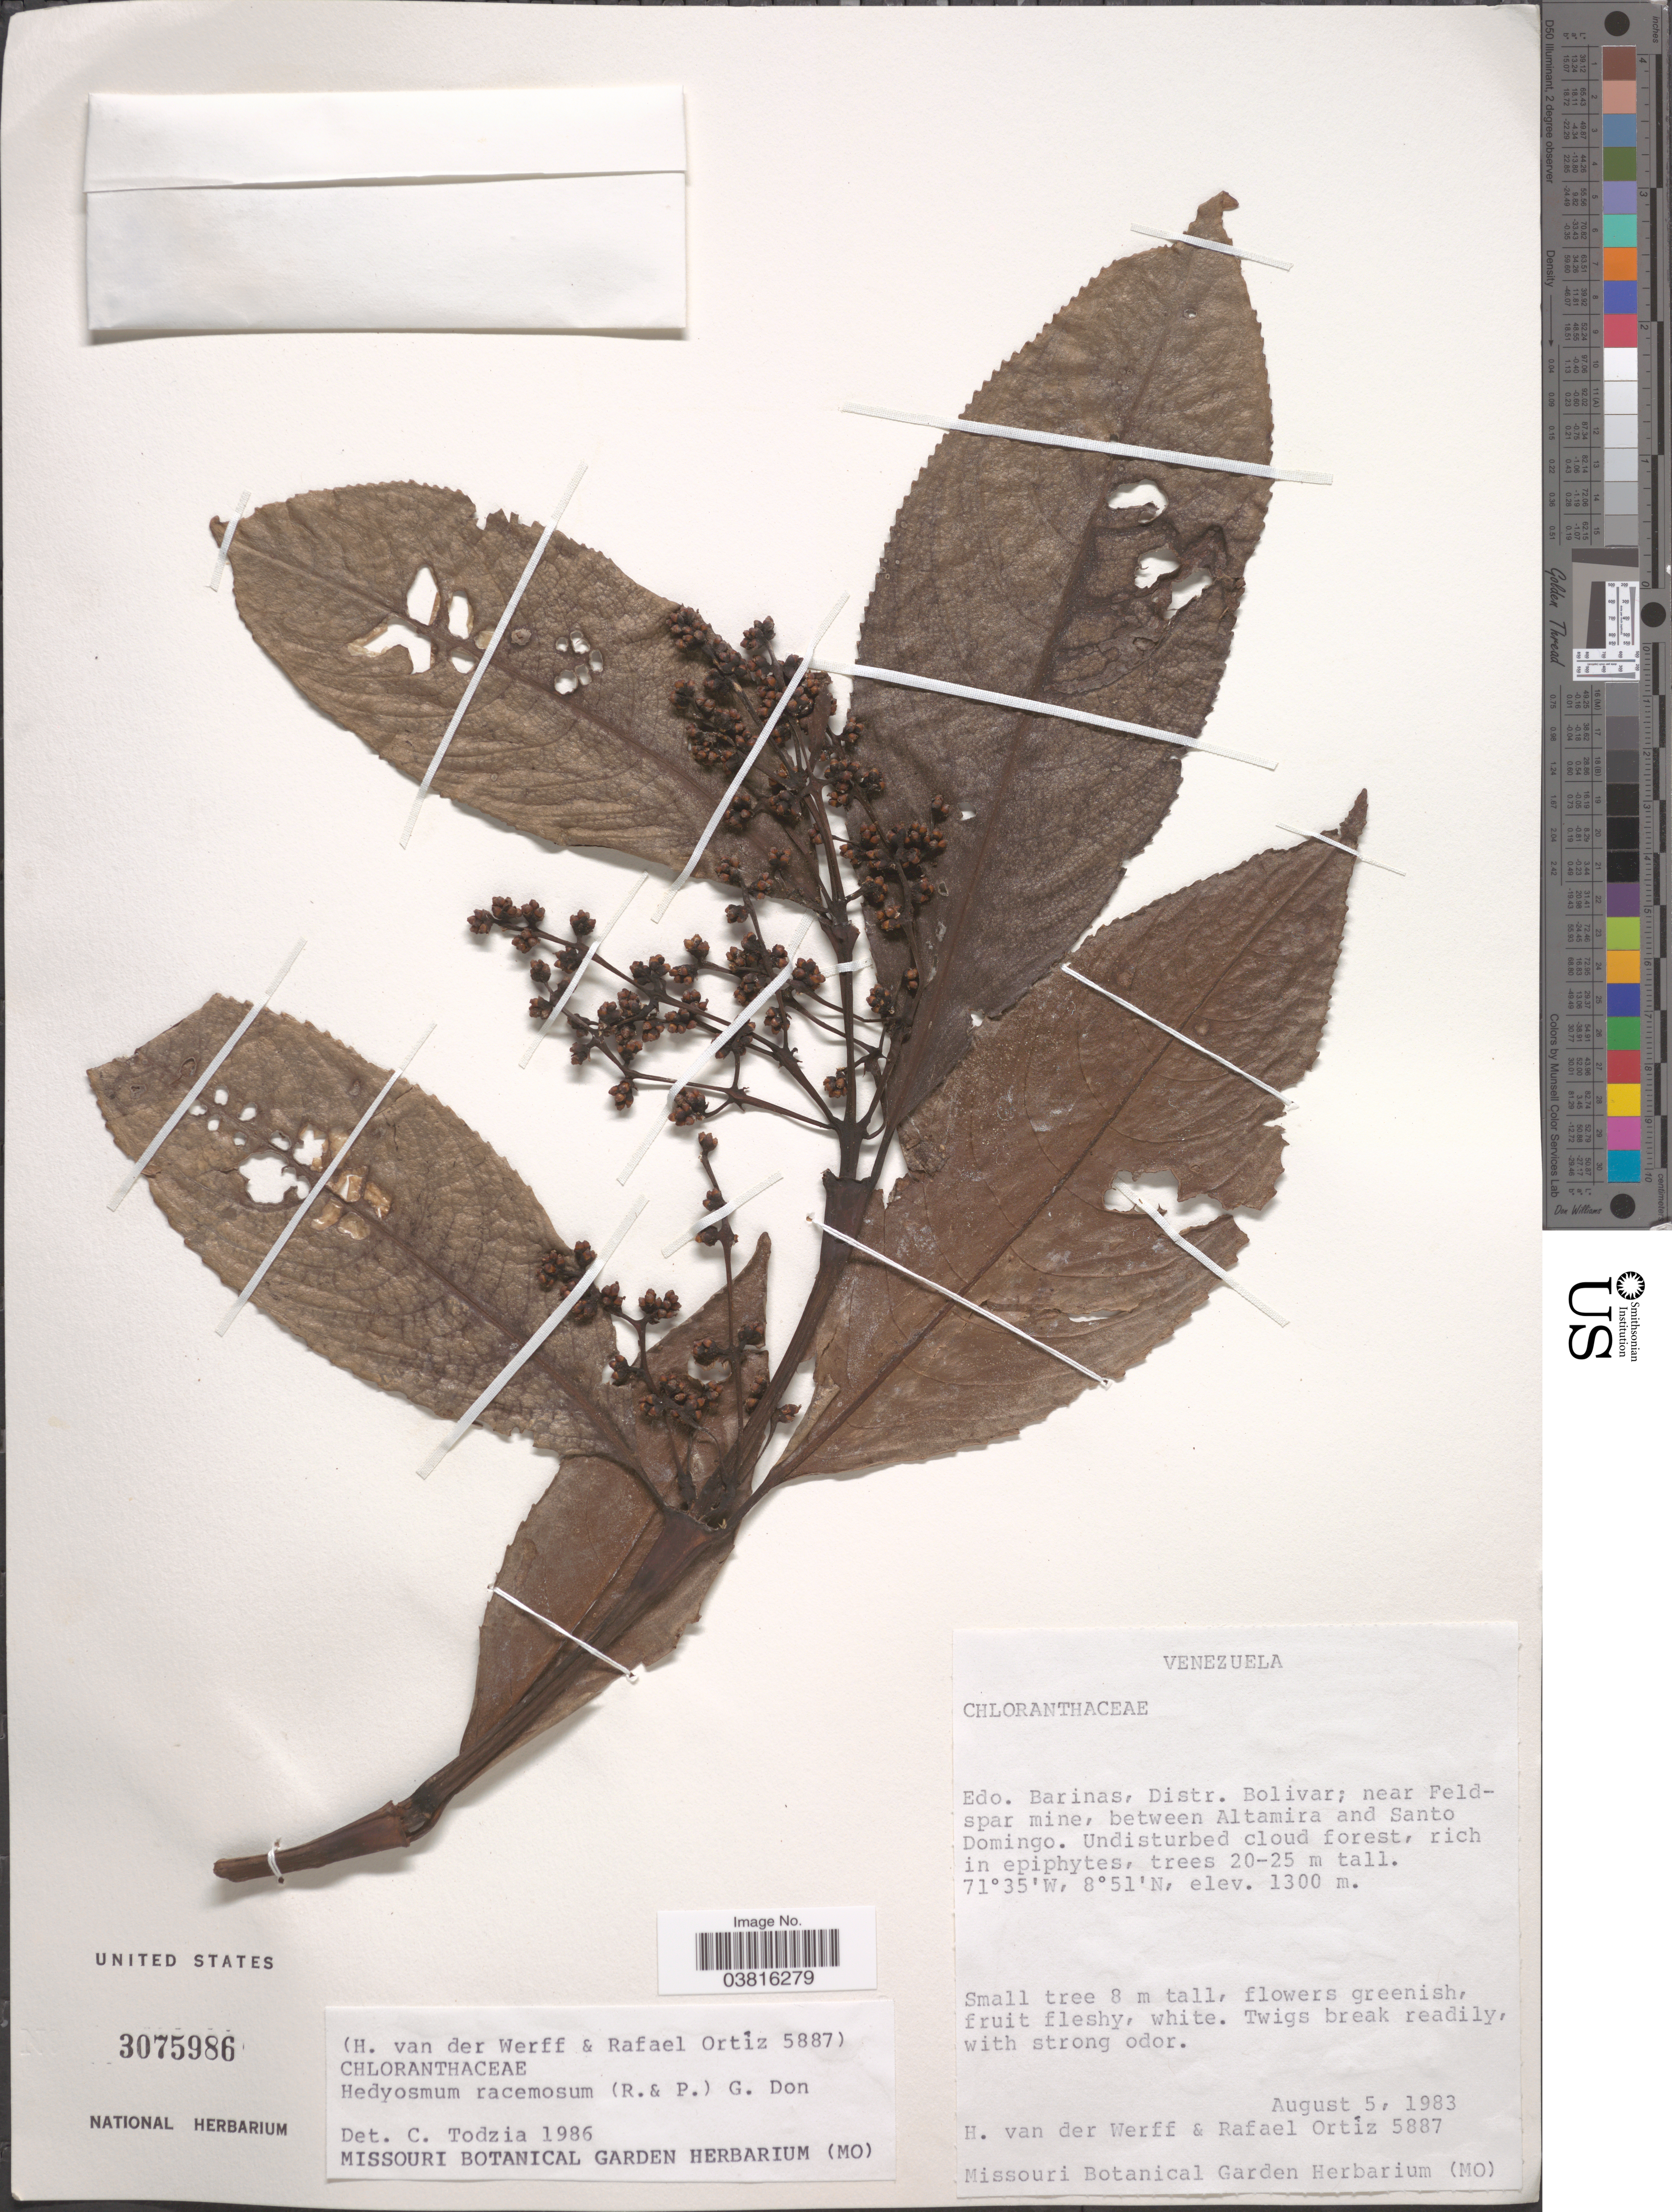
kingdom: Plantae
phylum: Tracheophyta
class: Magnoliopsida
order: Chloranthales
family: Chloranthaceae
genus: Hedyosmum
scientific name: Hedyosmum racemosum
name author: (Ruiz & Pav.) G. Don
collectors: H. van der Werff & R. Ortiz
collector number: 5887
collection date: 1983-08-05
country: Venezuela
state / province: Barinas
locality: Distr. Bolivar; near Feldspar mine, between Altamira and Santo Domingo.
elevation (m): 1300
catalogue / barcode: US 3075986